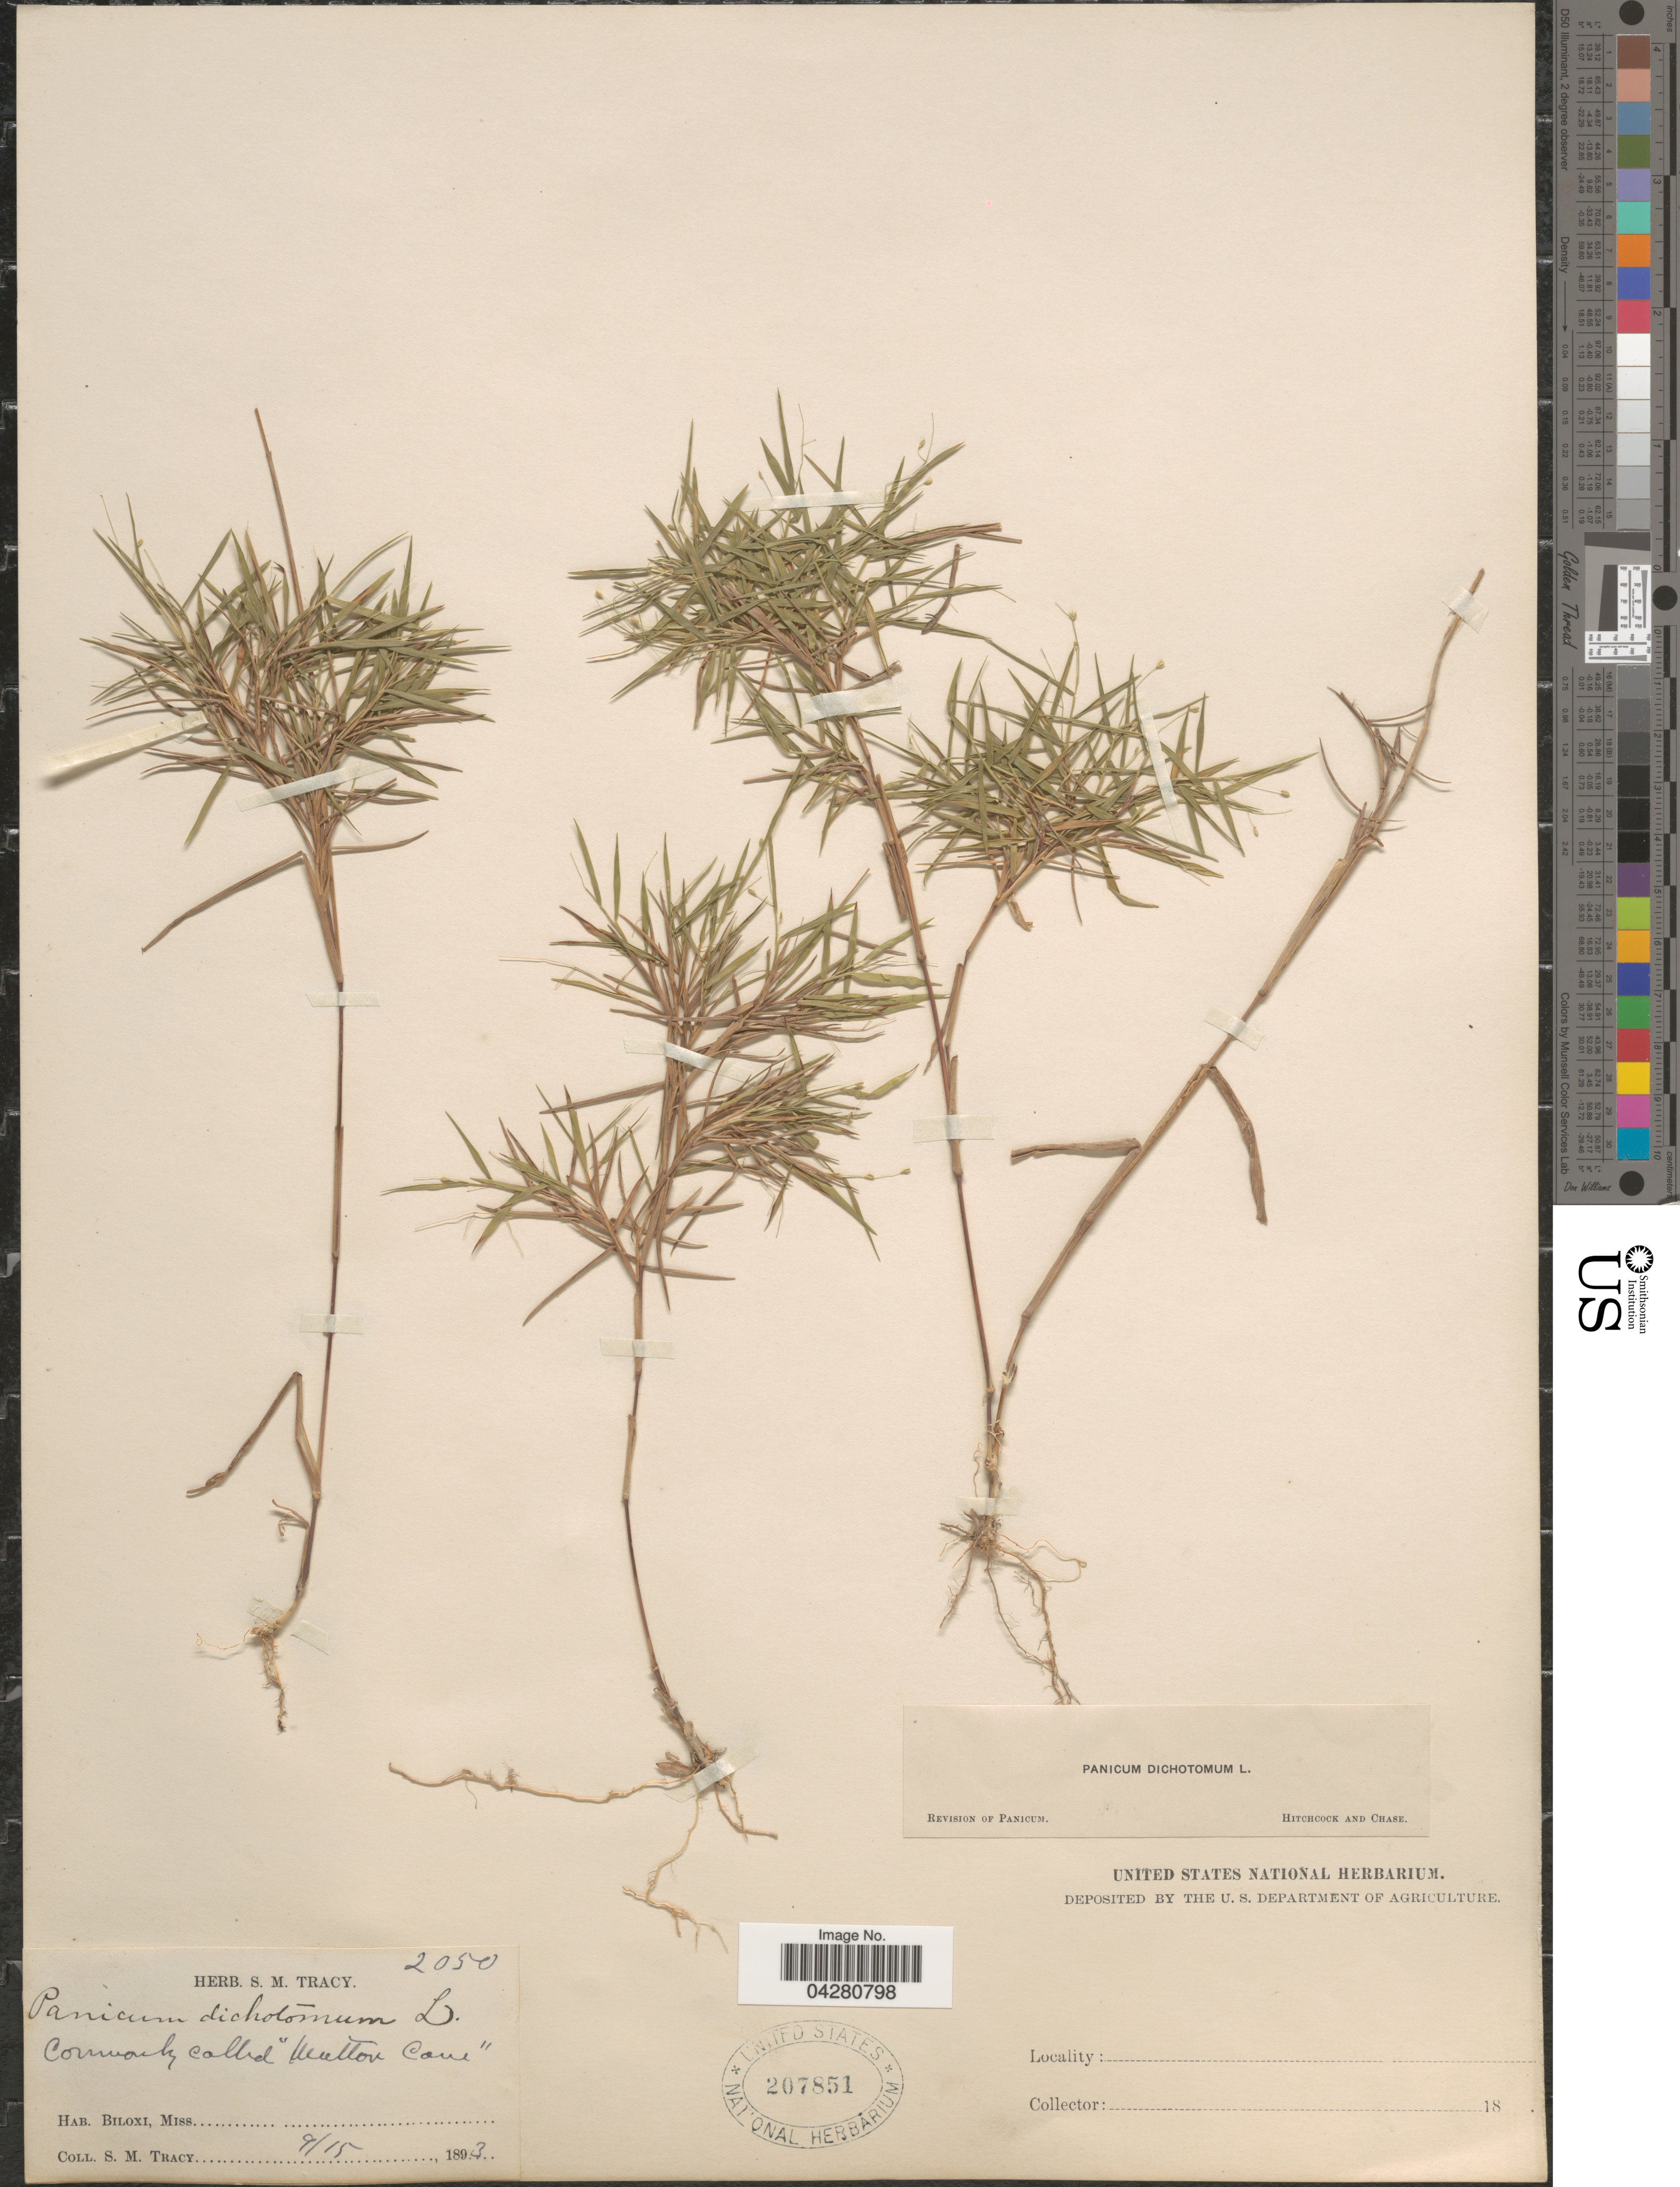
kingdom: Plantae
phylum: Tracheophyta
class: Liliopsida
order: Poales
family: Poaceae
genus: Dichanthelium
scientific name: Dichanthelium dichotomum var. dichotomum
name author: (L.) Gould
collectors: S. M. Tracy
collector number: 2050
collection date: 1893-09-15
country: United States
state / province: Mississippi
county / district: Harrison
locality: Biloxi.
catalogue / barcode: US 207851